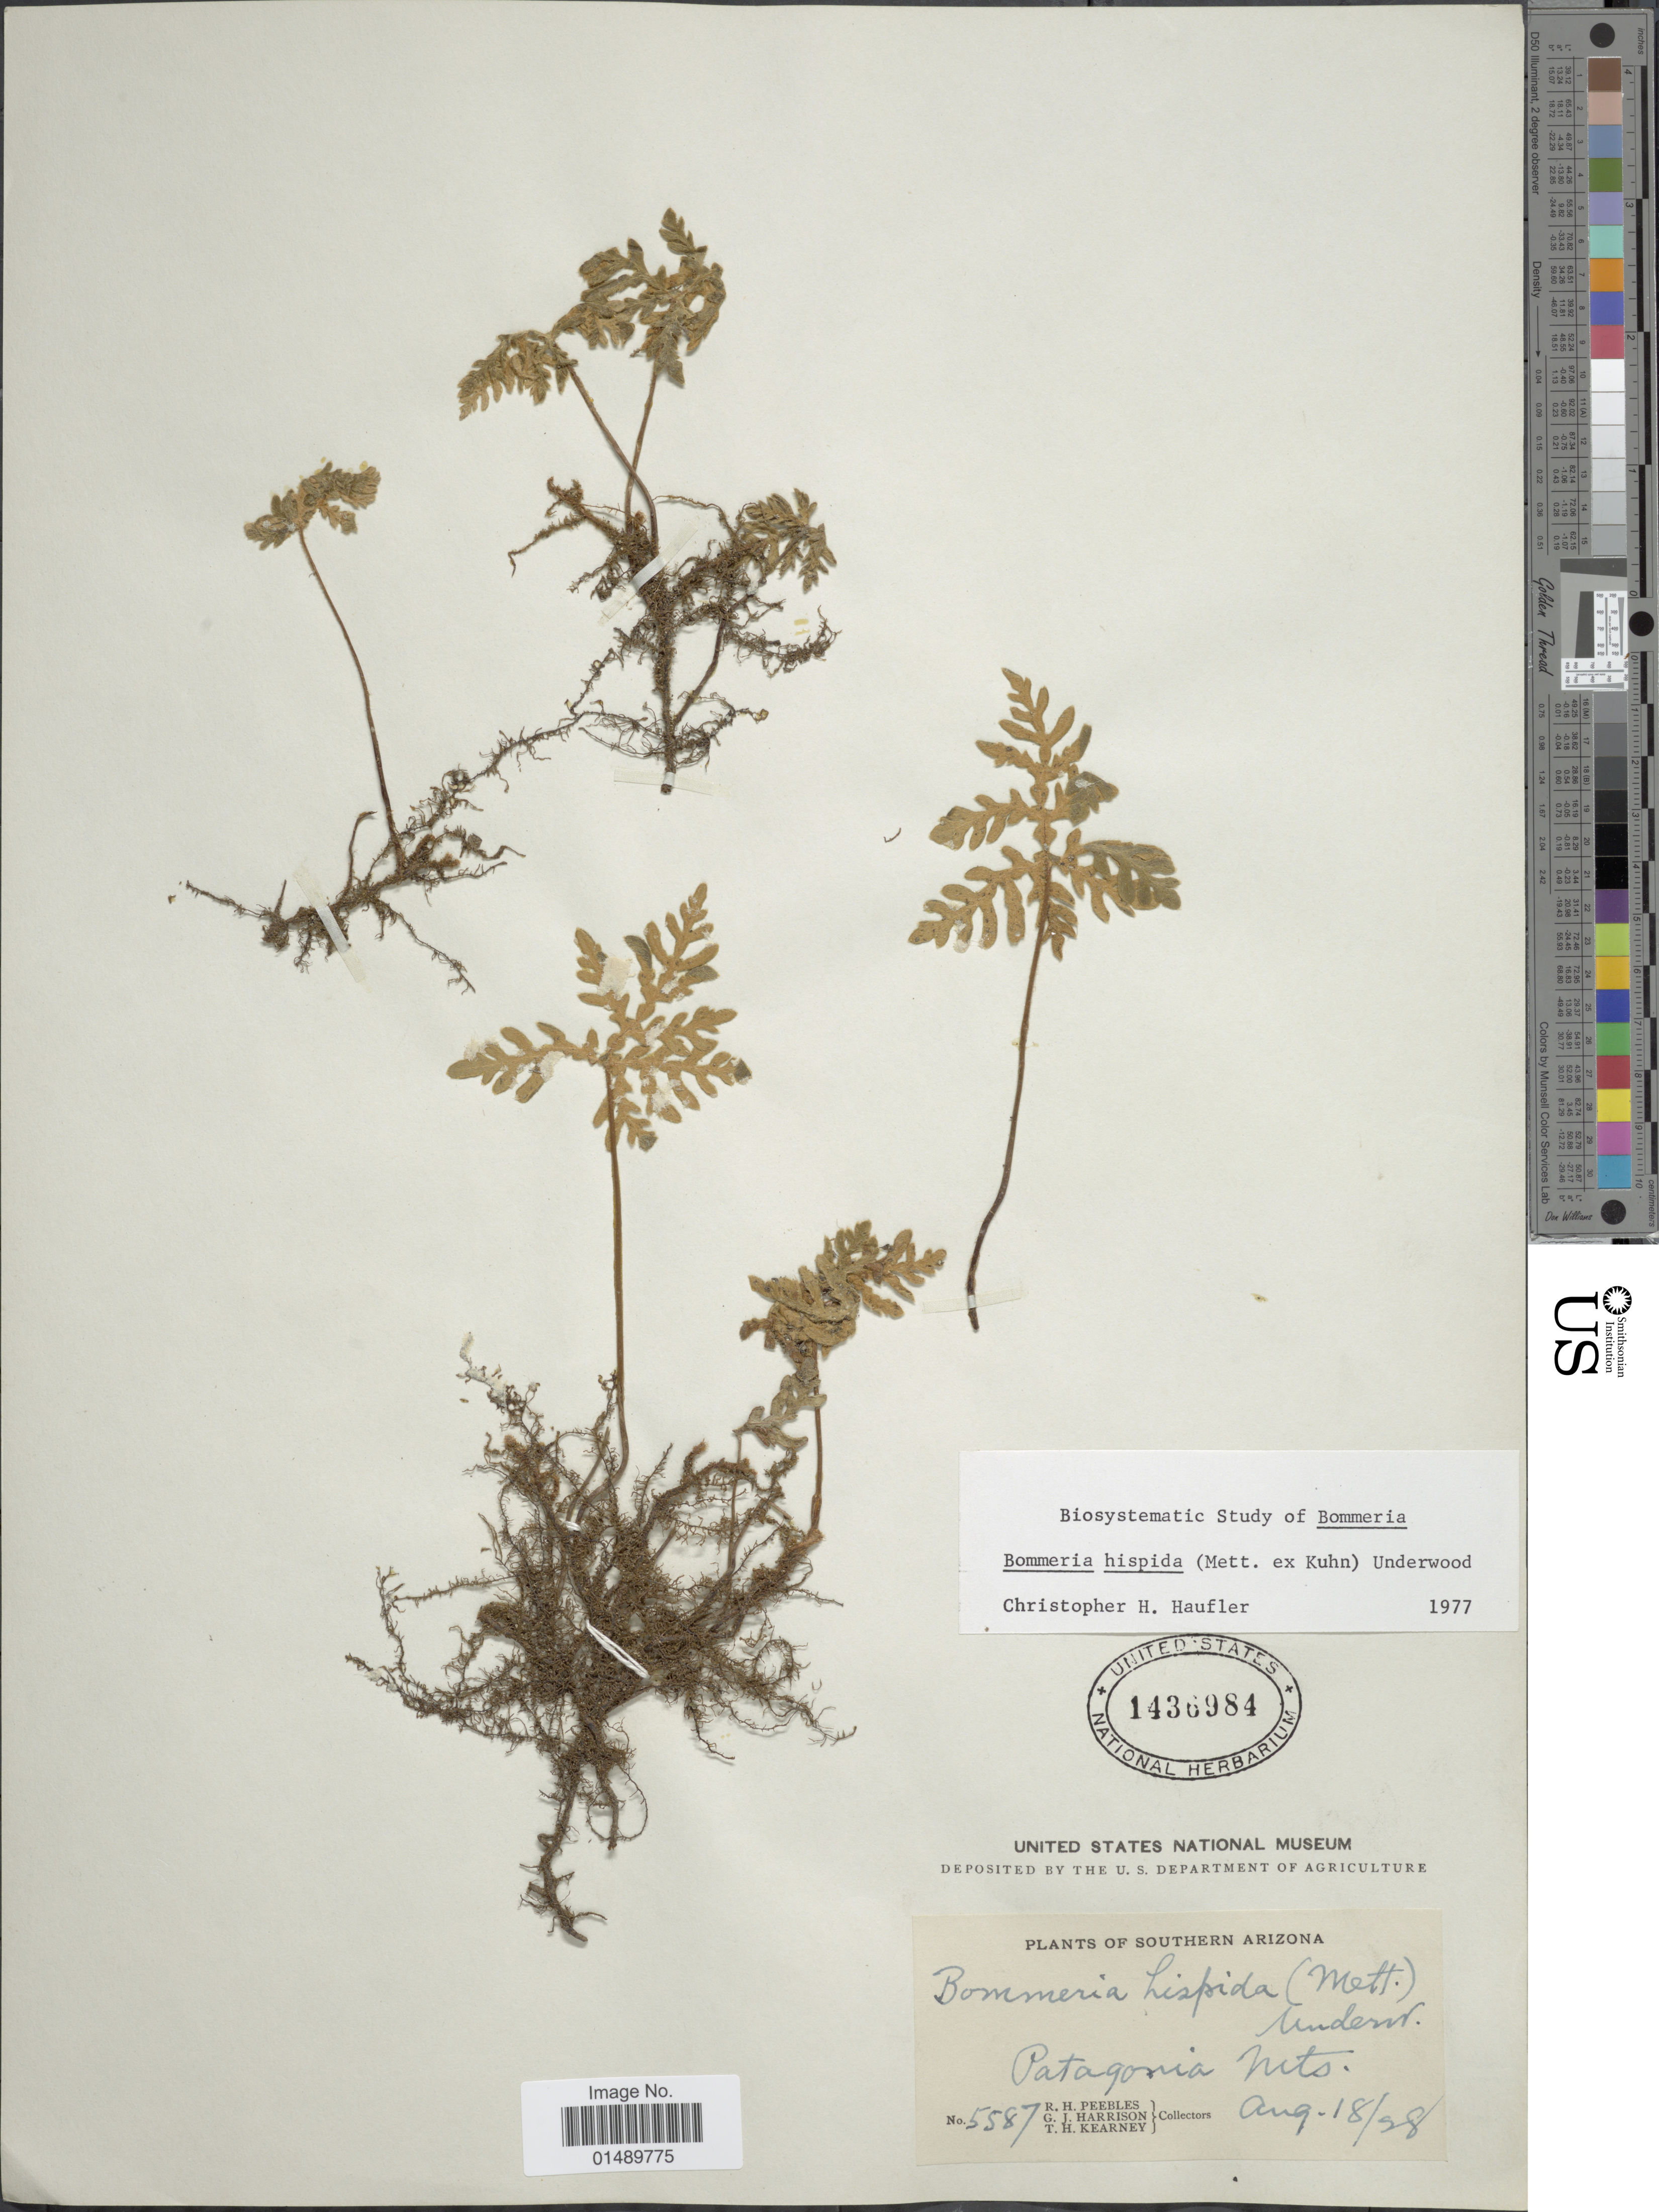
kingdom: Plantae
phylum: Tracheophyta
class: Polypodiopsida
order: Polypodiales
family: Pteridaceae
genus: Bommeria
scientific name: Bommeria hispida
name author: (Mett. ex Kuhn) Underw.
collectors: R. H. Peebles, G. J. Harrison & T. H. Kearney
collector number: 5587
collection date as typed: Transcribed d/m/y: 18/8/28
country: United States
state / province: Arizona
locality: Southern Arizona, Patagonia Mts.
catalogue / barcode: US 1436984